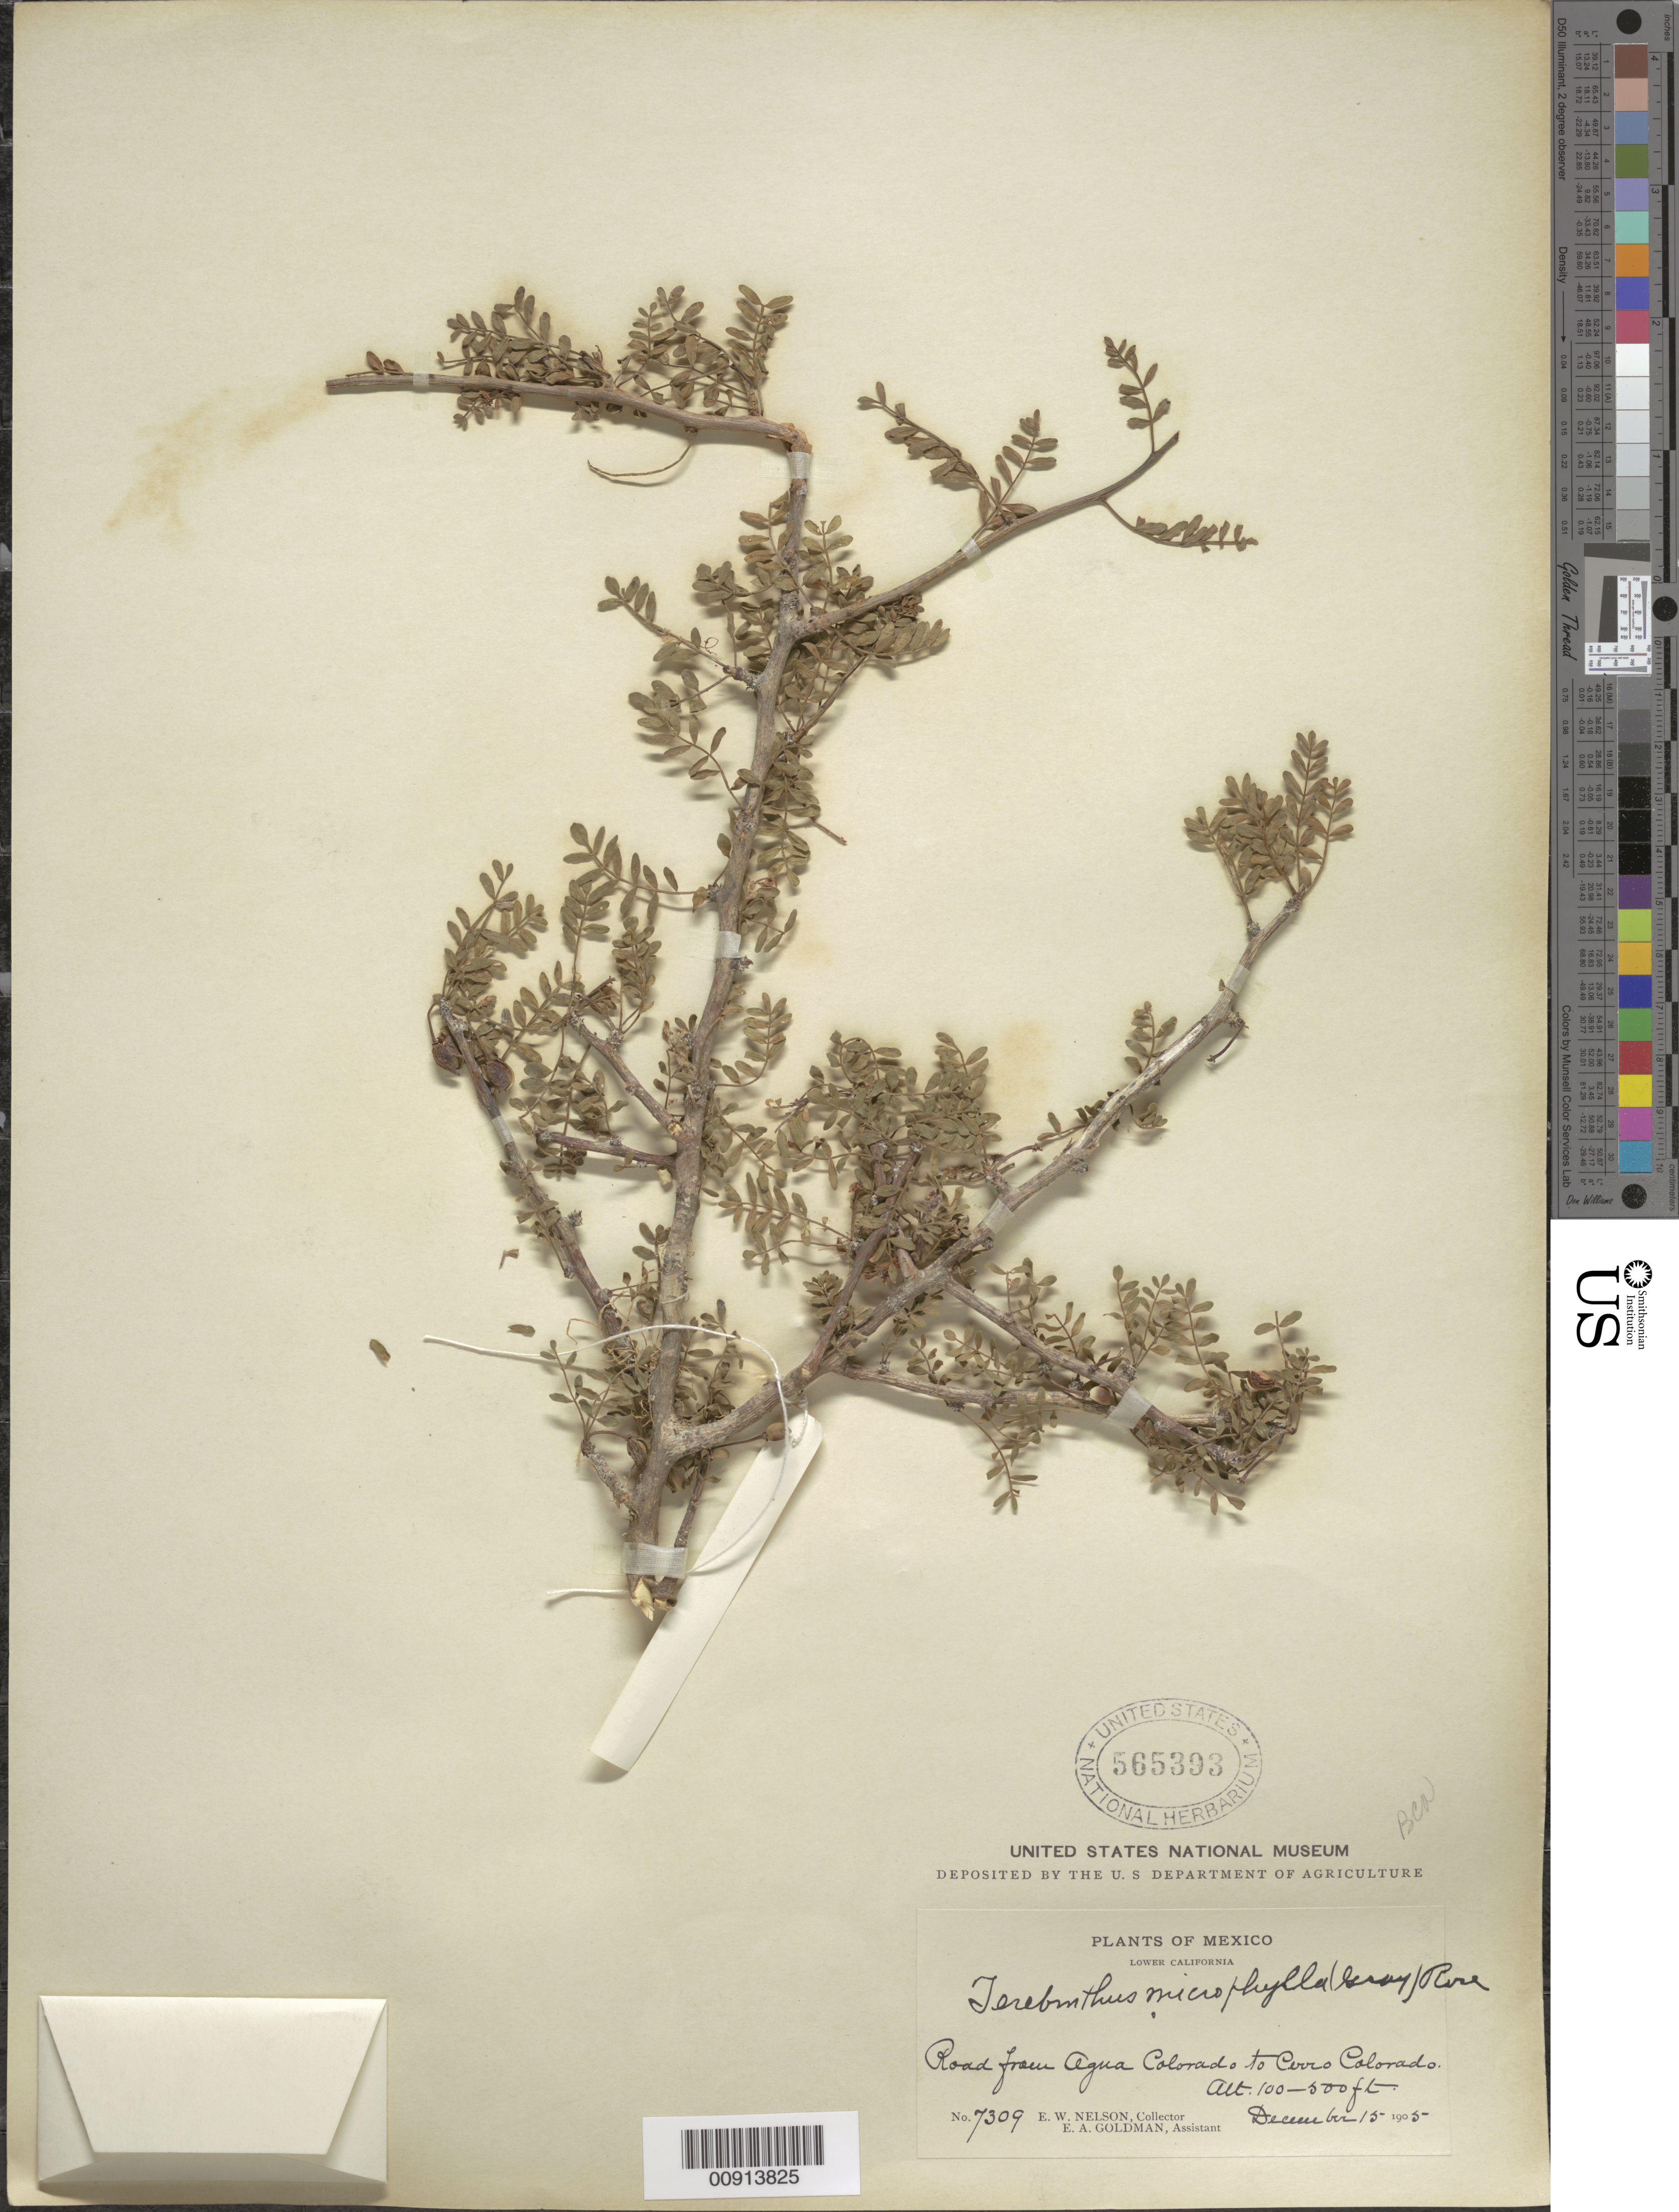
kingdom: Plantae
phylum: Tracheophyta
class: Magnoliopsida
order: Sapindales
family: Burseraceae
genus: Bursera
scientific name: Bursera microphylla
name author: A. Gray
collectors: E. W. Nelson & E. A. Goldman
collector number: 7309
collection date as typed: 15 Dec 1905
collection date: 1905-12-15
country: Mexico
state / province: Baja California Norte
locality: Road from Agua Colorado to Cerro Colorado, Lower California.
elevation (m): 30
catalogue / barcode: US 565393